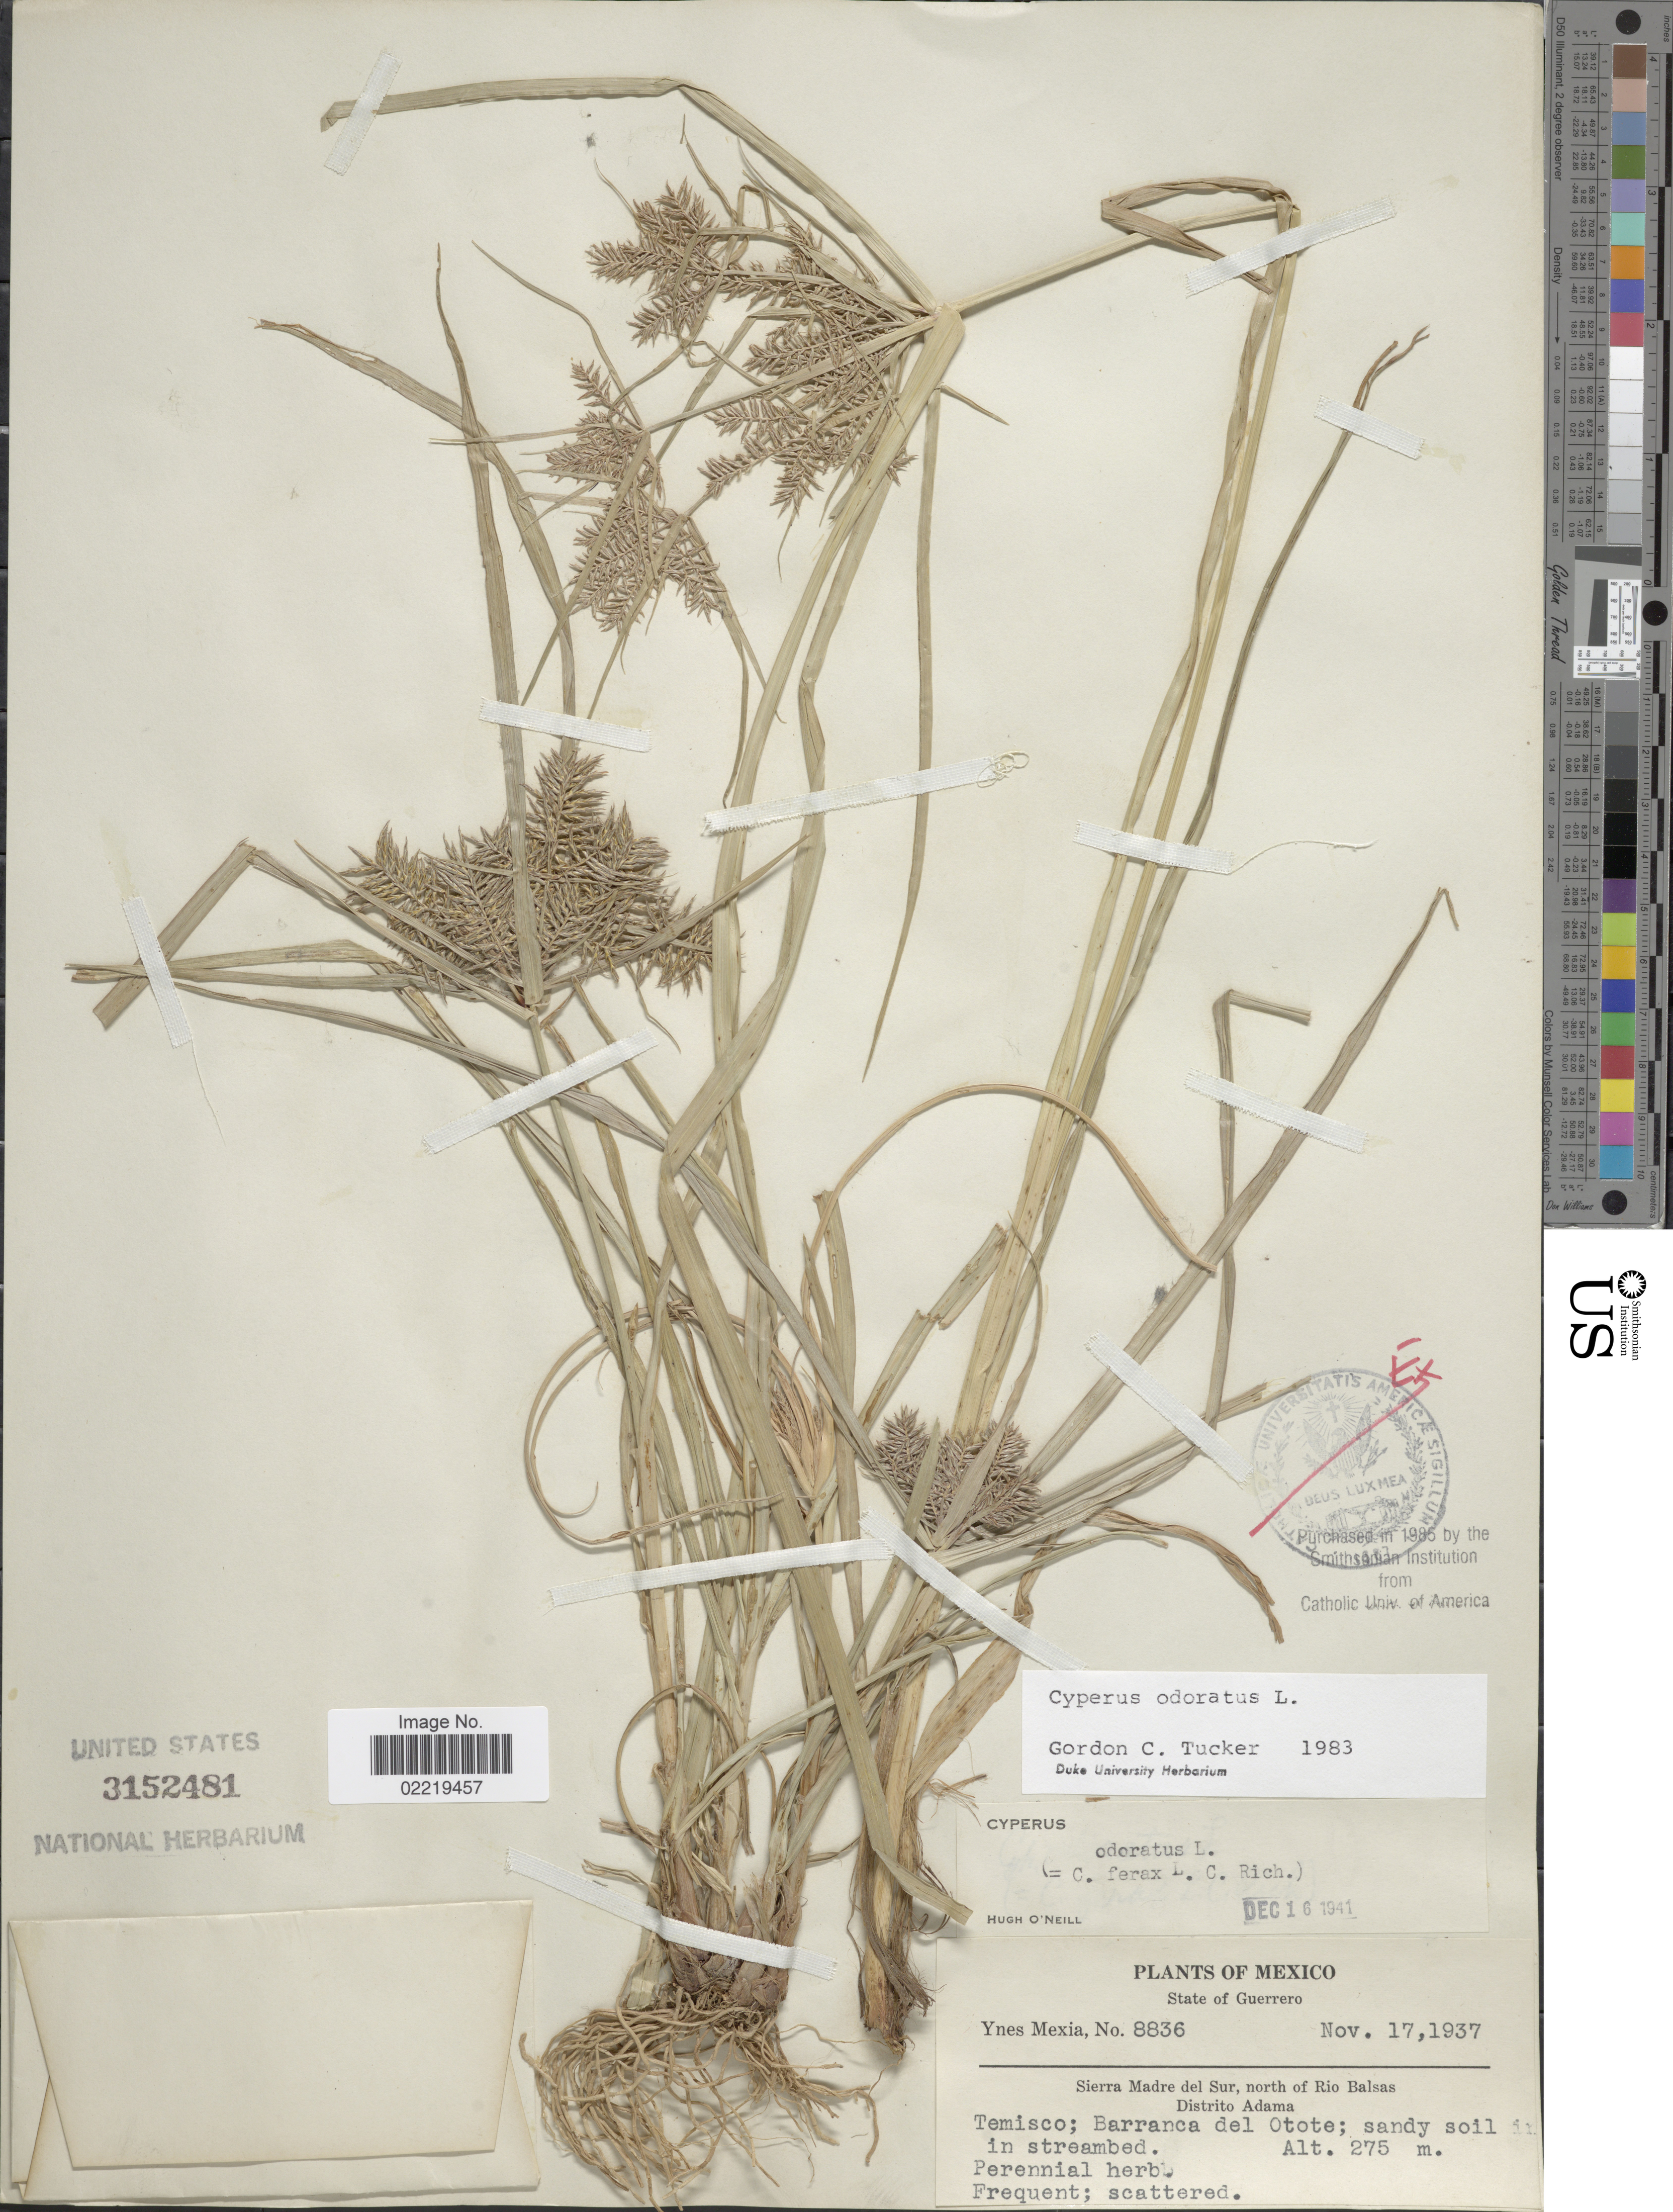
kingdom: Plantae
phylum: Tracheophyta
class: Liliopsida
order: Poales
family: Cyperaceae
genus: Cyperus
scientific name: Cyperus odoratus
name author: L.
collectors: Y. Mexia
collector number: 8836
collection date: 1937-11-17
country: Mexico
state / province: Guerrero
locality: Sierra Madre del Sur, north of Rio Balsas, Distrito Adama, Temisco; Barranca del Otote, sandy soil in streambed.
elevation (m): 275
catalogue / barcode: US 3152481